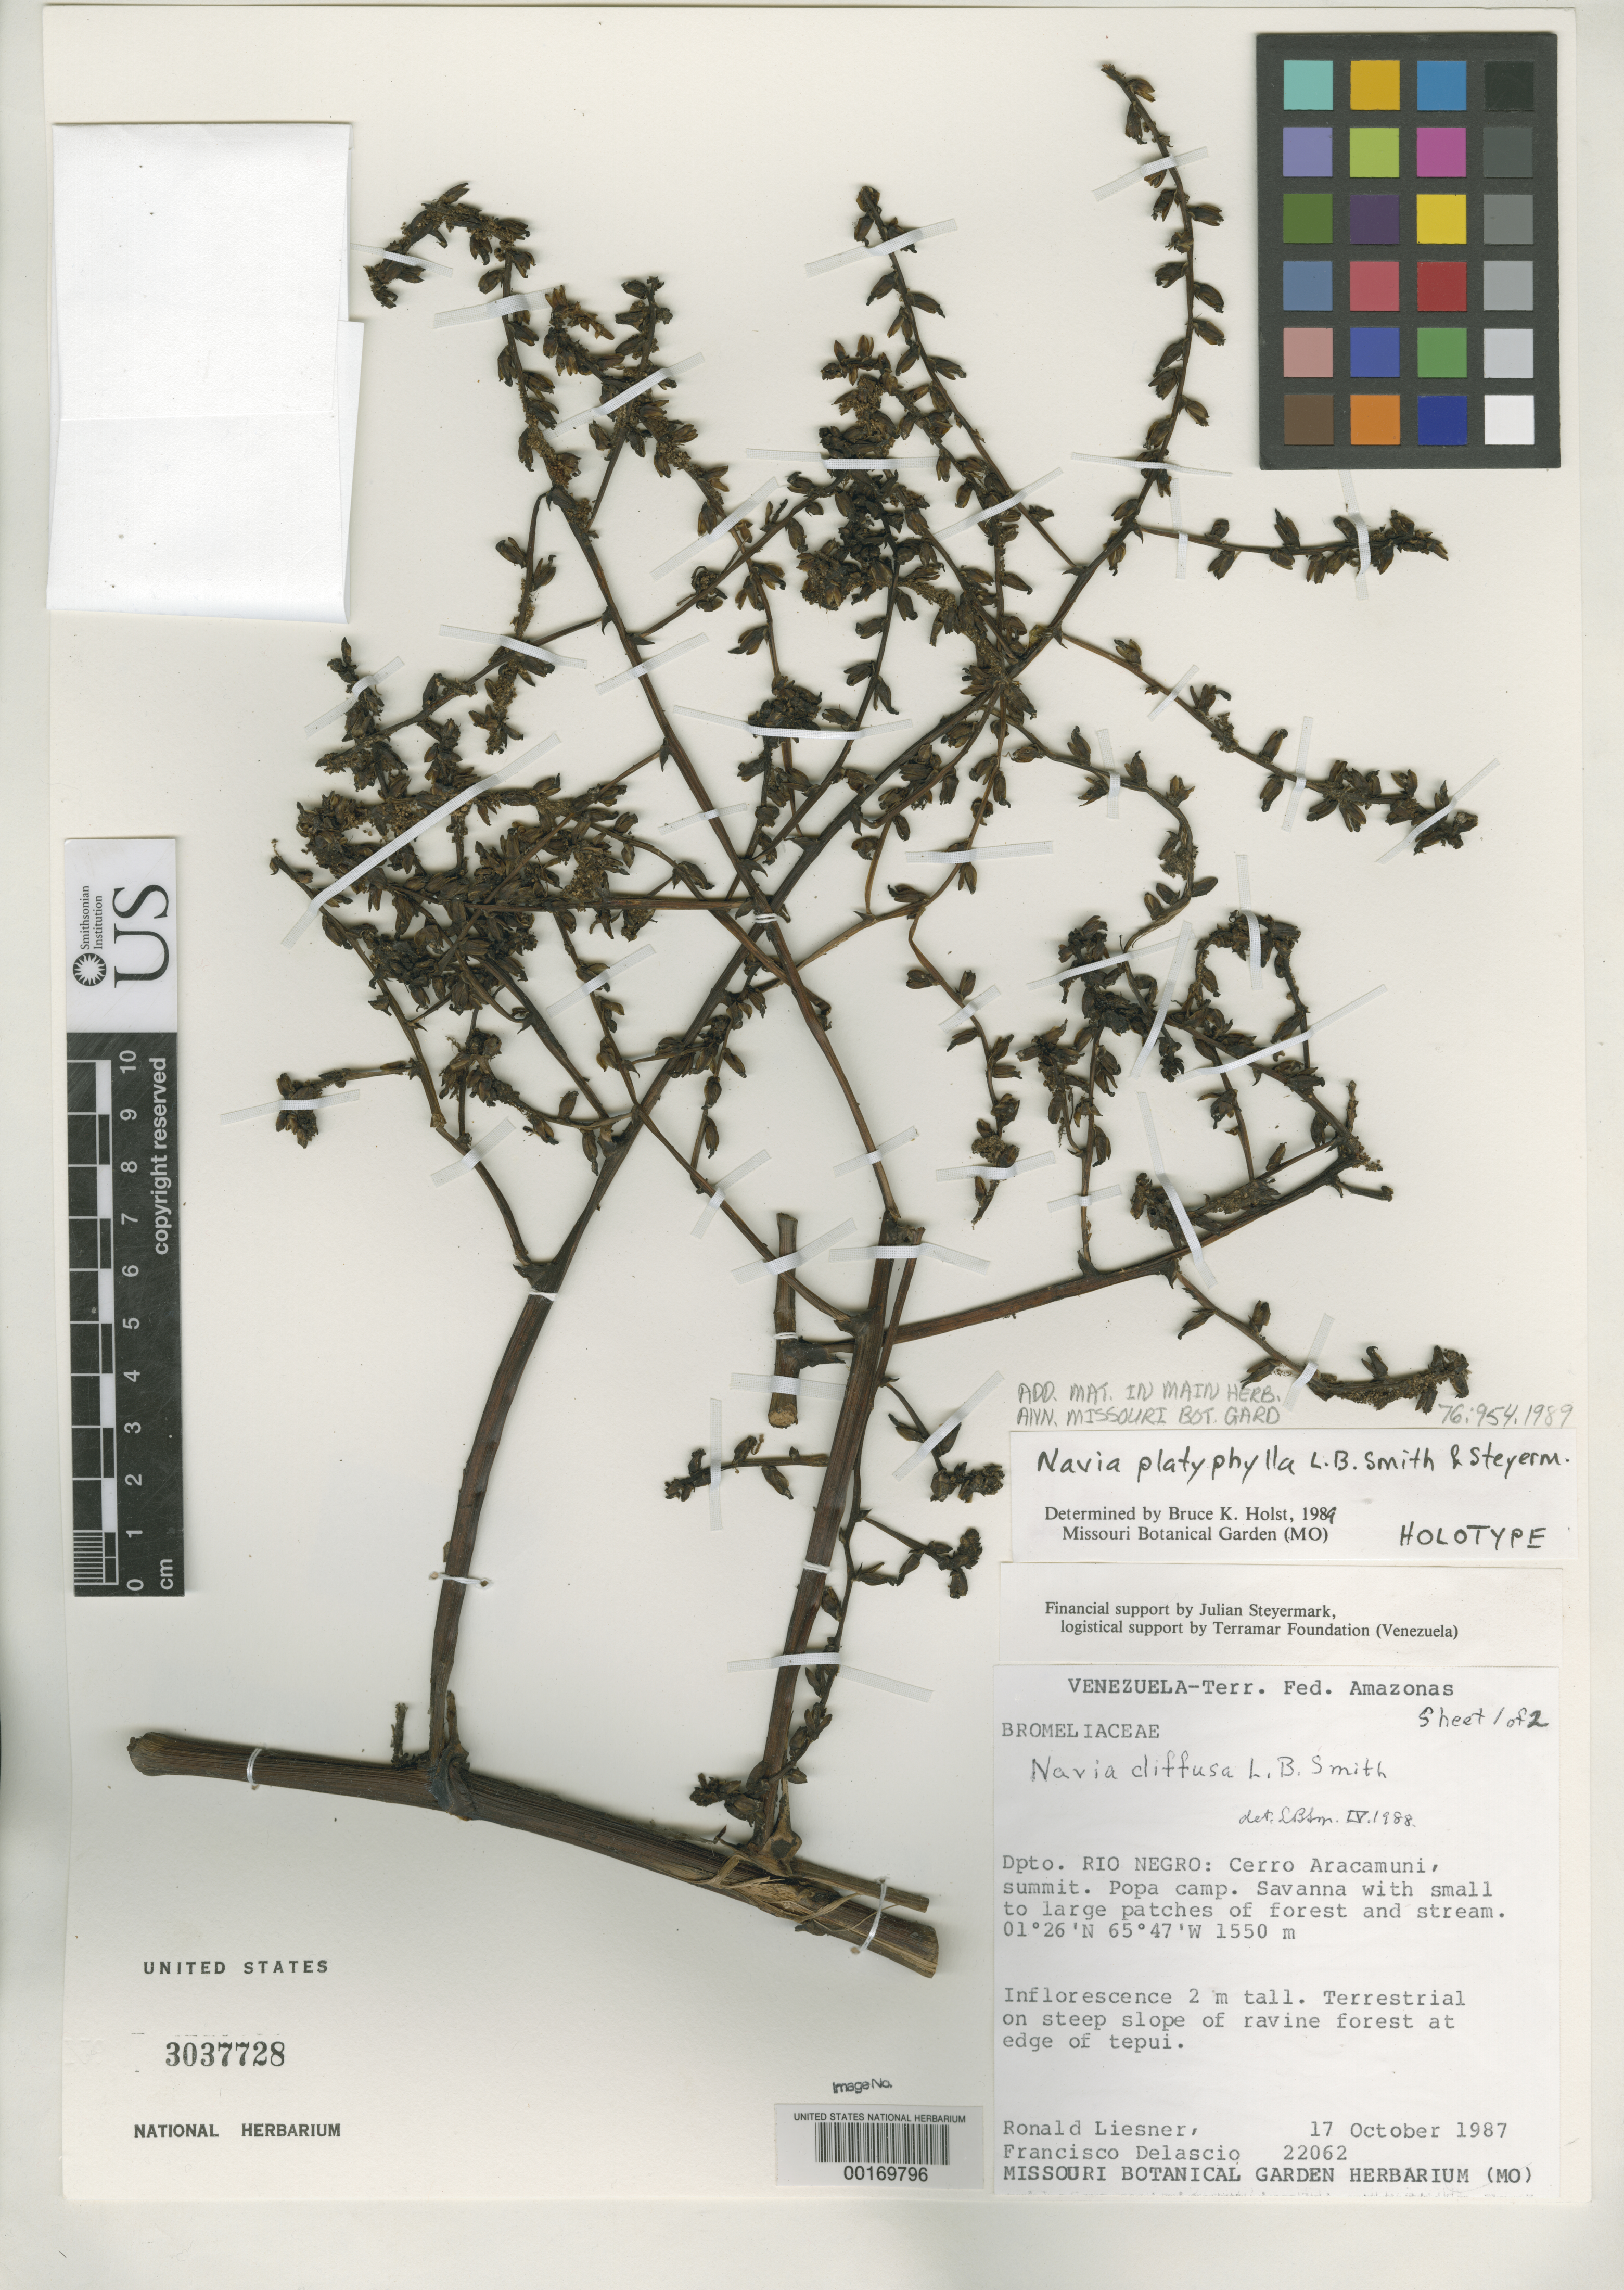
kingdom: Plantae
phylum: Tracheophyta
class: Liliopsida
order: Poales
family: Bromeliaceae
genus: Navia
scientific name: Navia platyphylla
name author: L.B. Sm. & Steyerm.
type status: Holotype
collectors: R. L. Liesner & F. Delascio C.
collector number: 22062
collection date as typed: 17 Oct 1987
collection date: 1987-10-17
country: Venezuela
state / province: Amazonas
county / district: Rio Negro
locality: Summit of Cerro Aracamuni, Popa camp.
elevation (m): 1550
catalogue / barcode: US 3037728